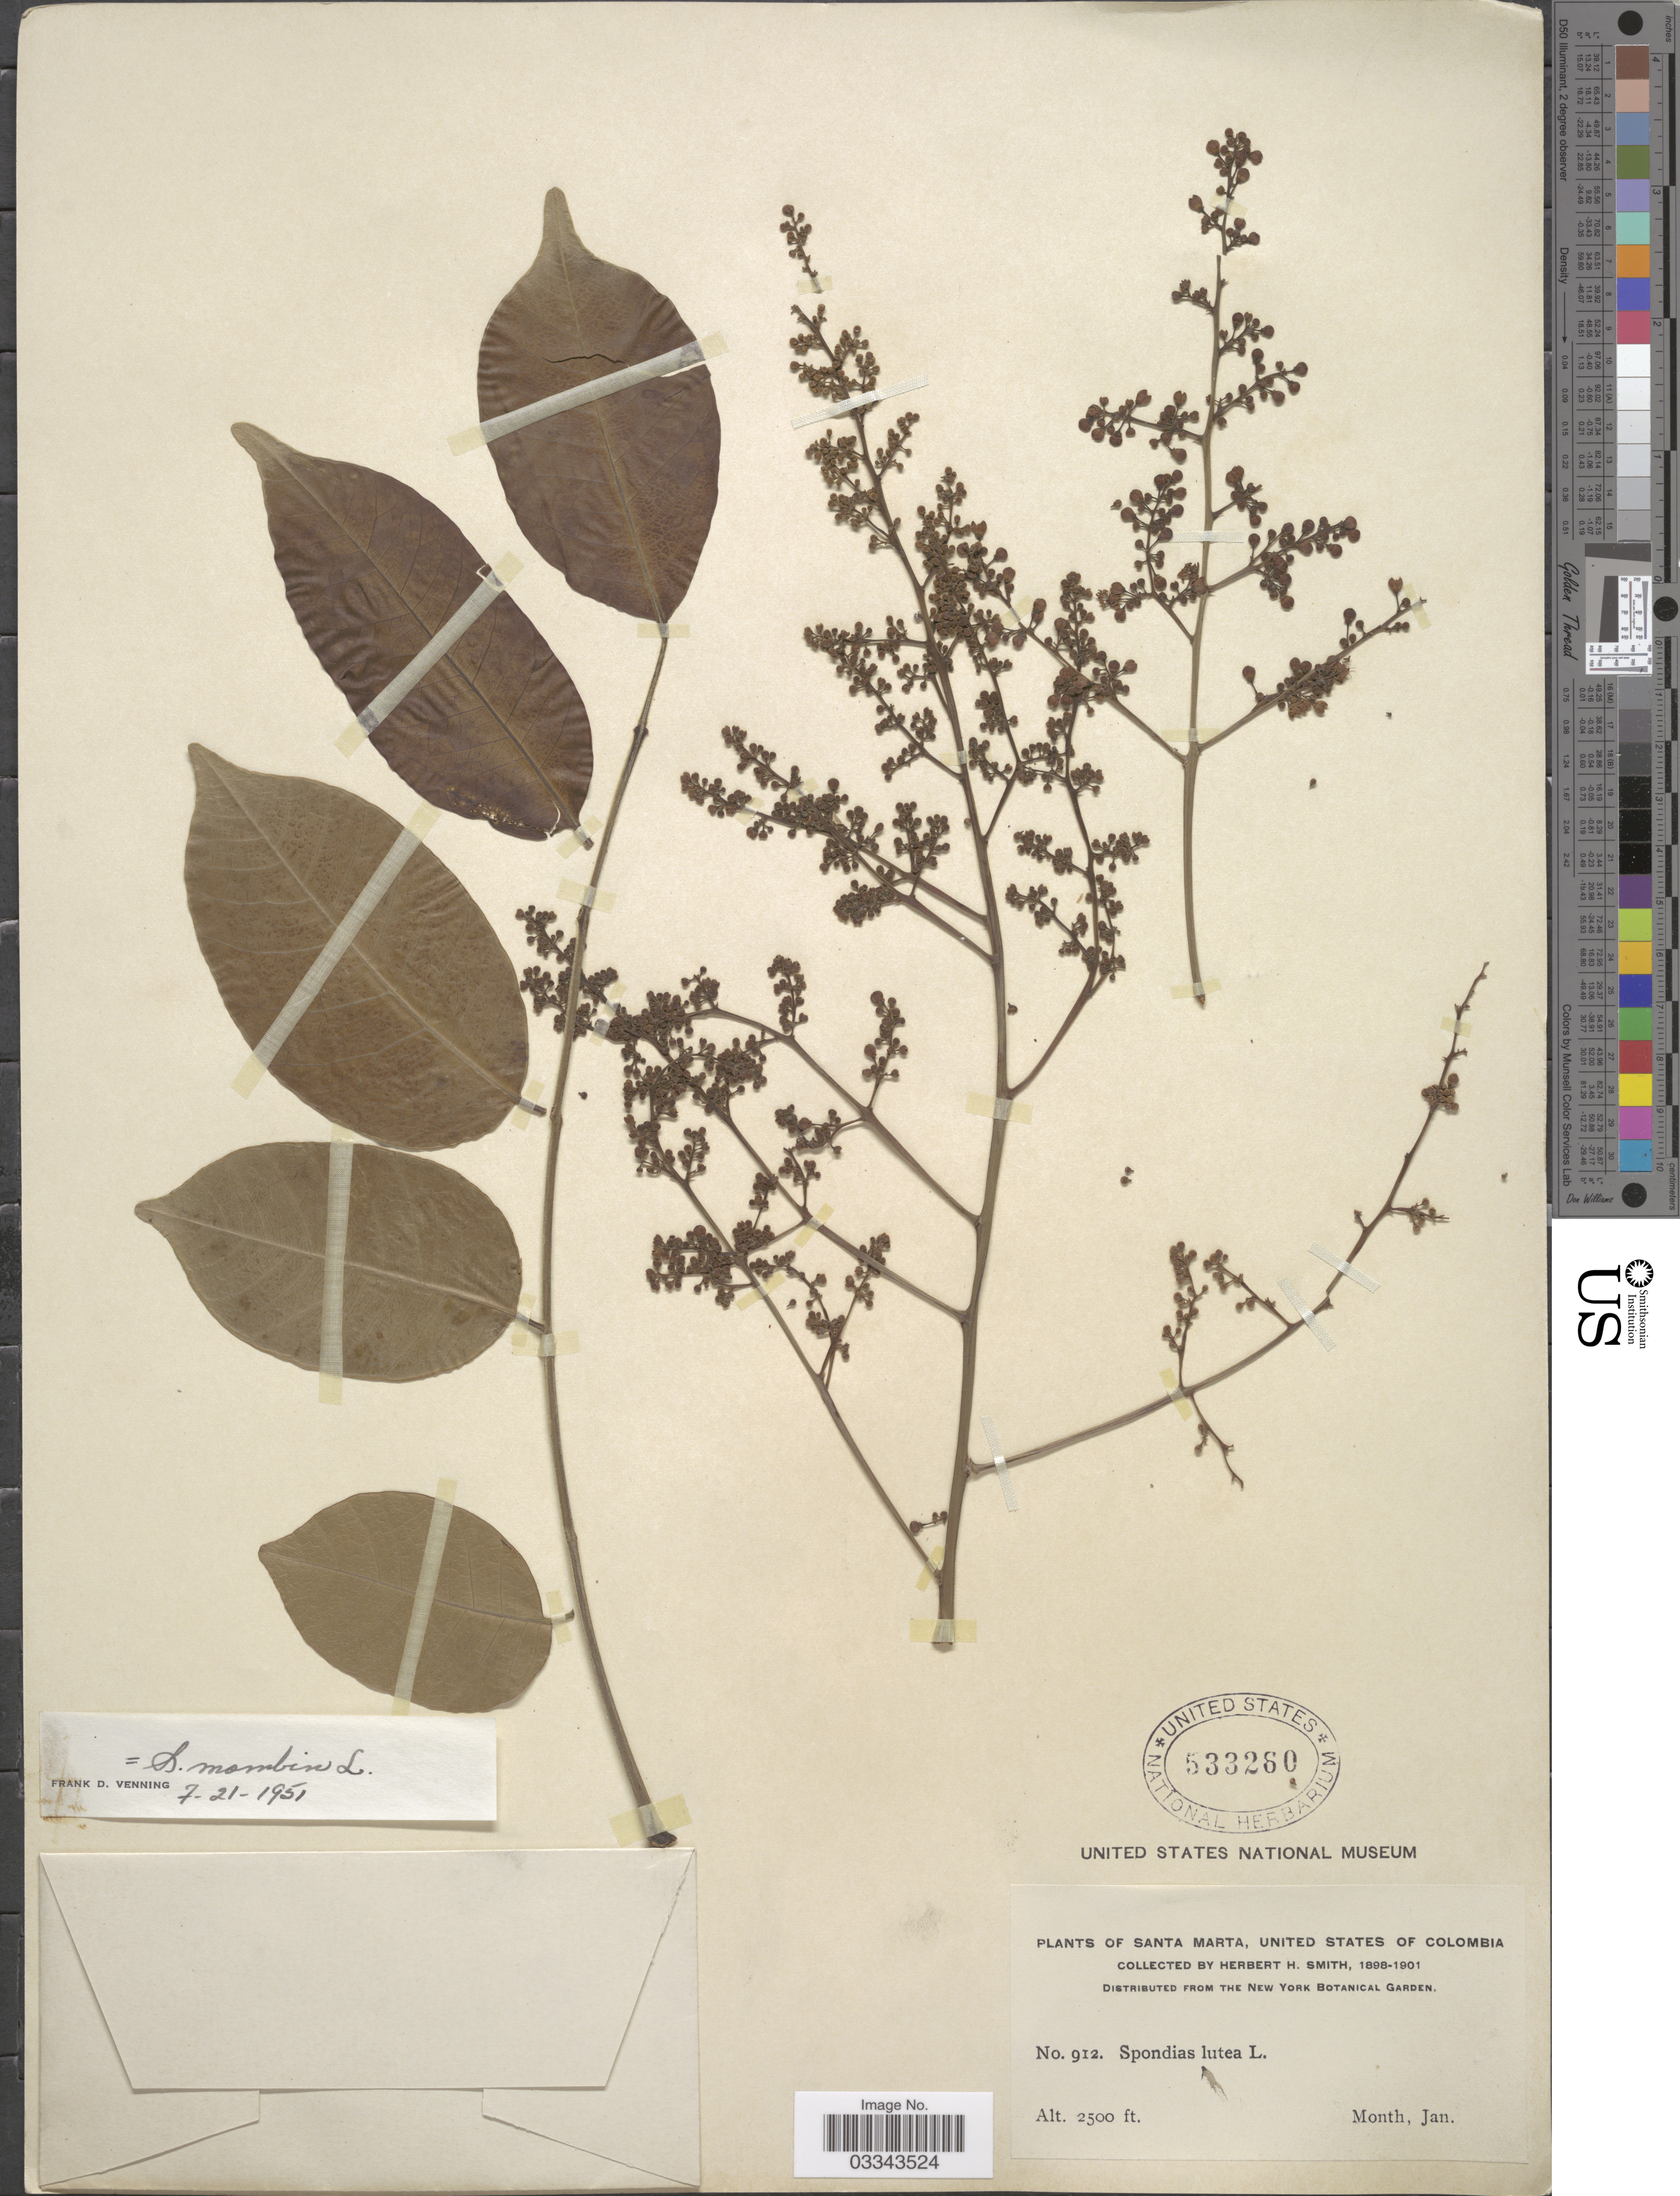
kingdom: Plantae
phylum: Tracheophyta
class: Magnoliopsida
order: Sapindales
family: Anacardiaceae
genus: Spondias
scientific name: Spondias mombin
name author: L.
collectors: Herbert H. Smith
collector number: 912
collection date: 1898-01/1901-01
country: Colombia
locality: Santa Marta, United States of Colombia.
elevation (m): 762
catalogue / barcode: US 533260